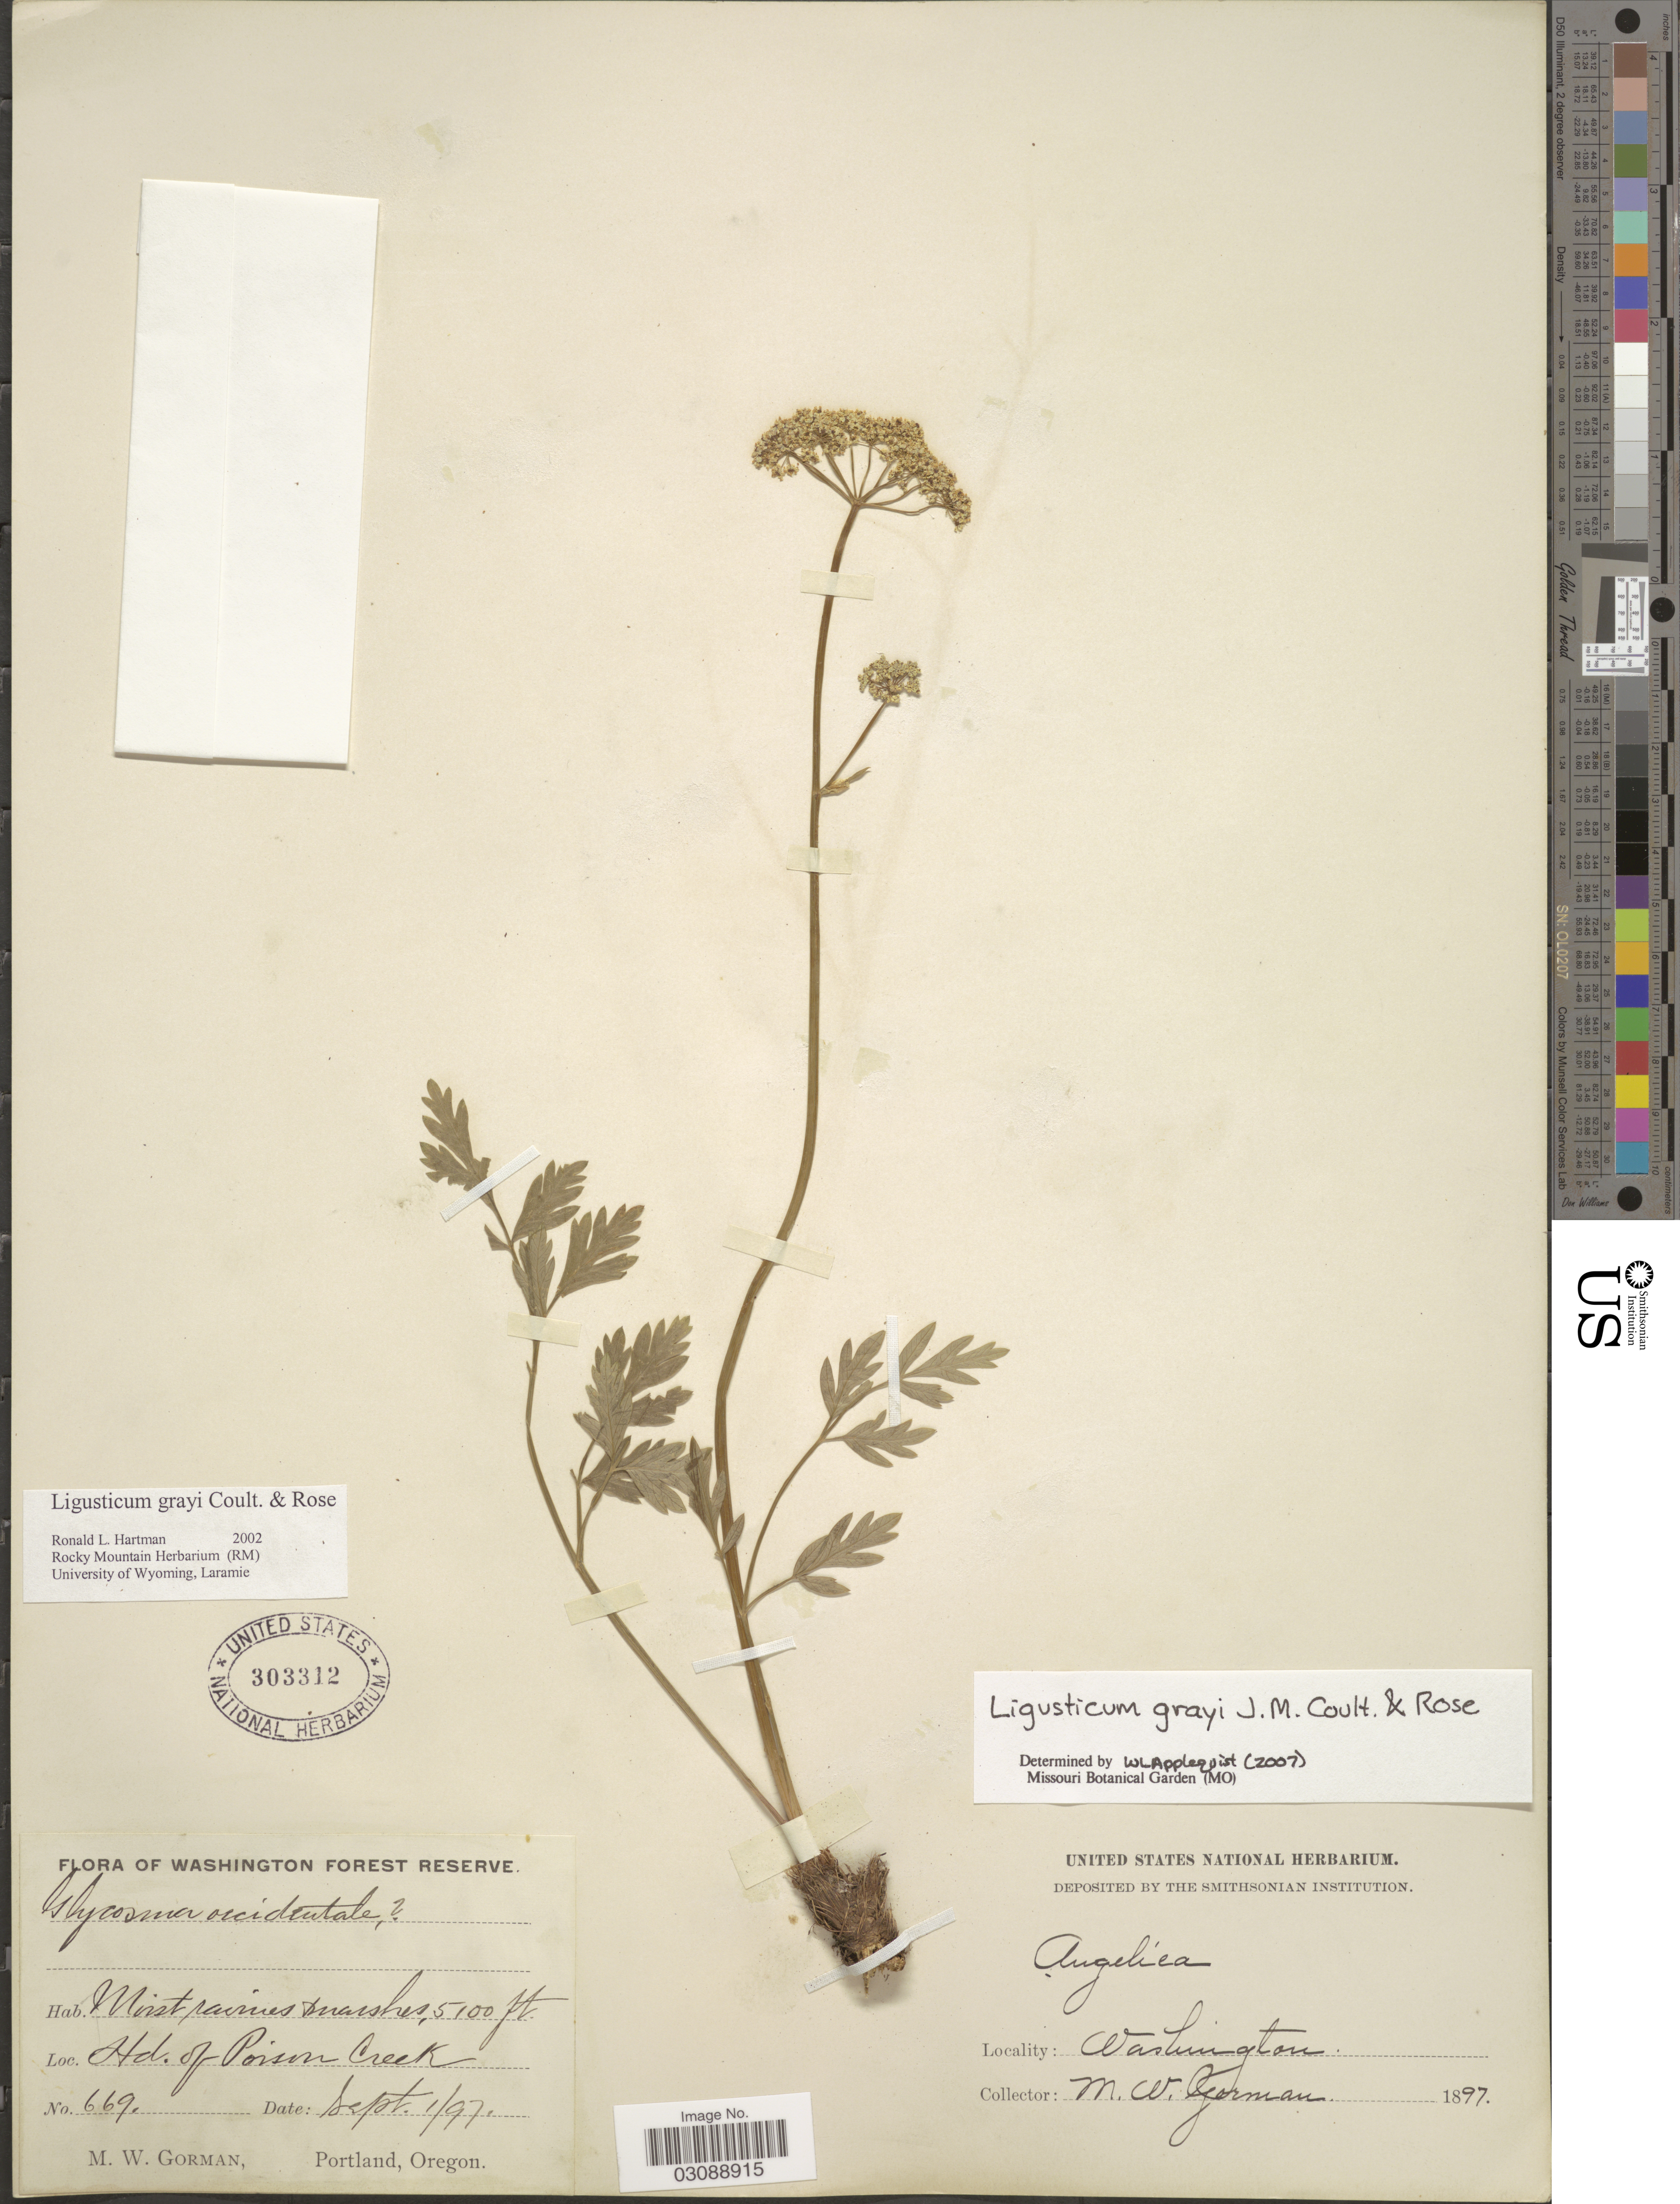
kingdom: Plantae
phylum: Tracheophyta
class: Magnoliopsida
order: Apiales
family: Apiaceae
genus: Ligusticum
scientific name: Ligusticum grayi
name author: J.M. Coult. & Rose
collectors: M. W. Gorman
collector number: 669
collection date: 1897-09-01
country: United States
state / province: Washington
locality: Washington Forest Reserve. Moist ravines marshes. Hd. of Poison Creek.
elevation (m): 1554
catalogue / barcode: US 303312